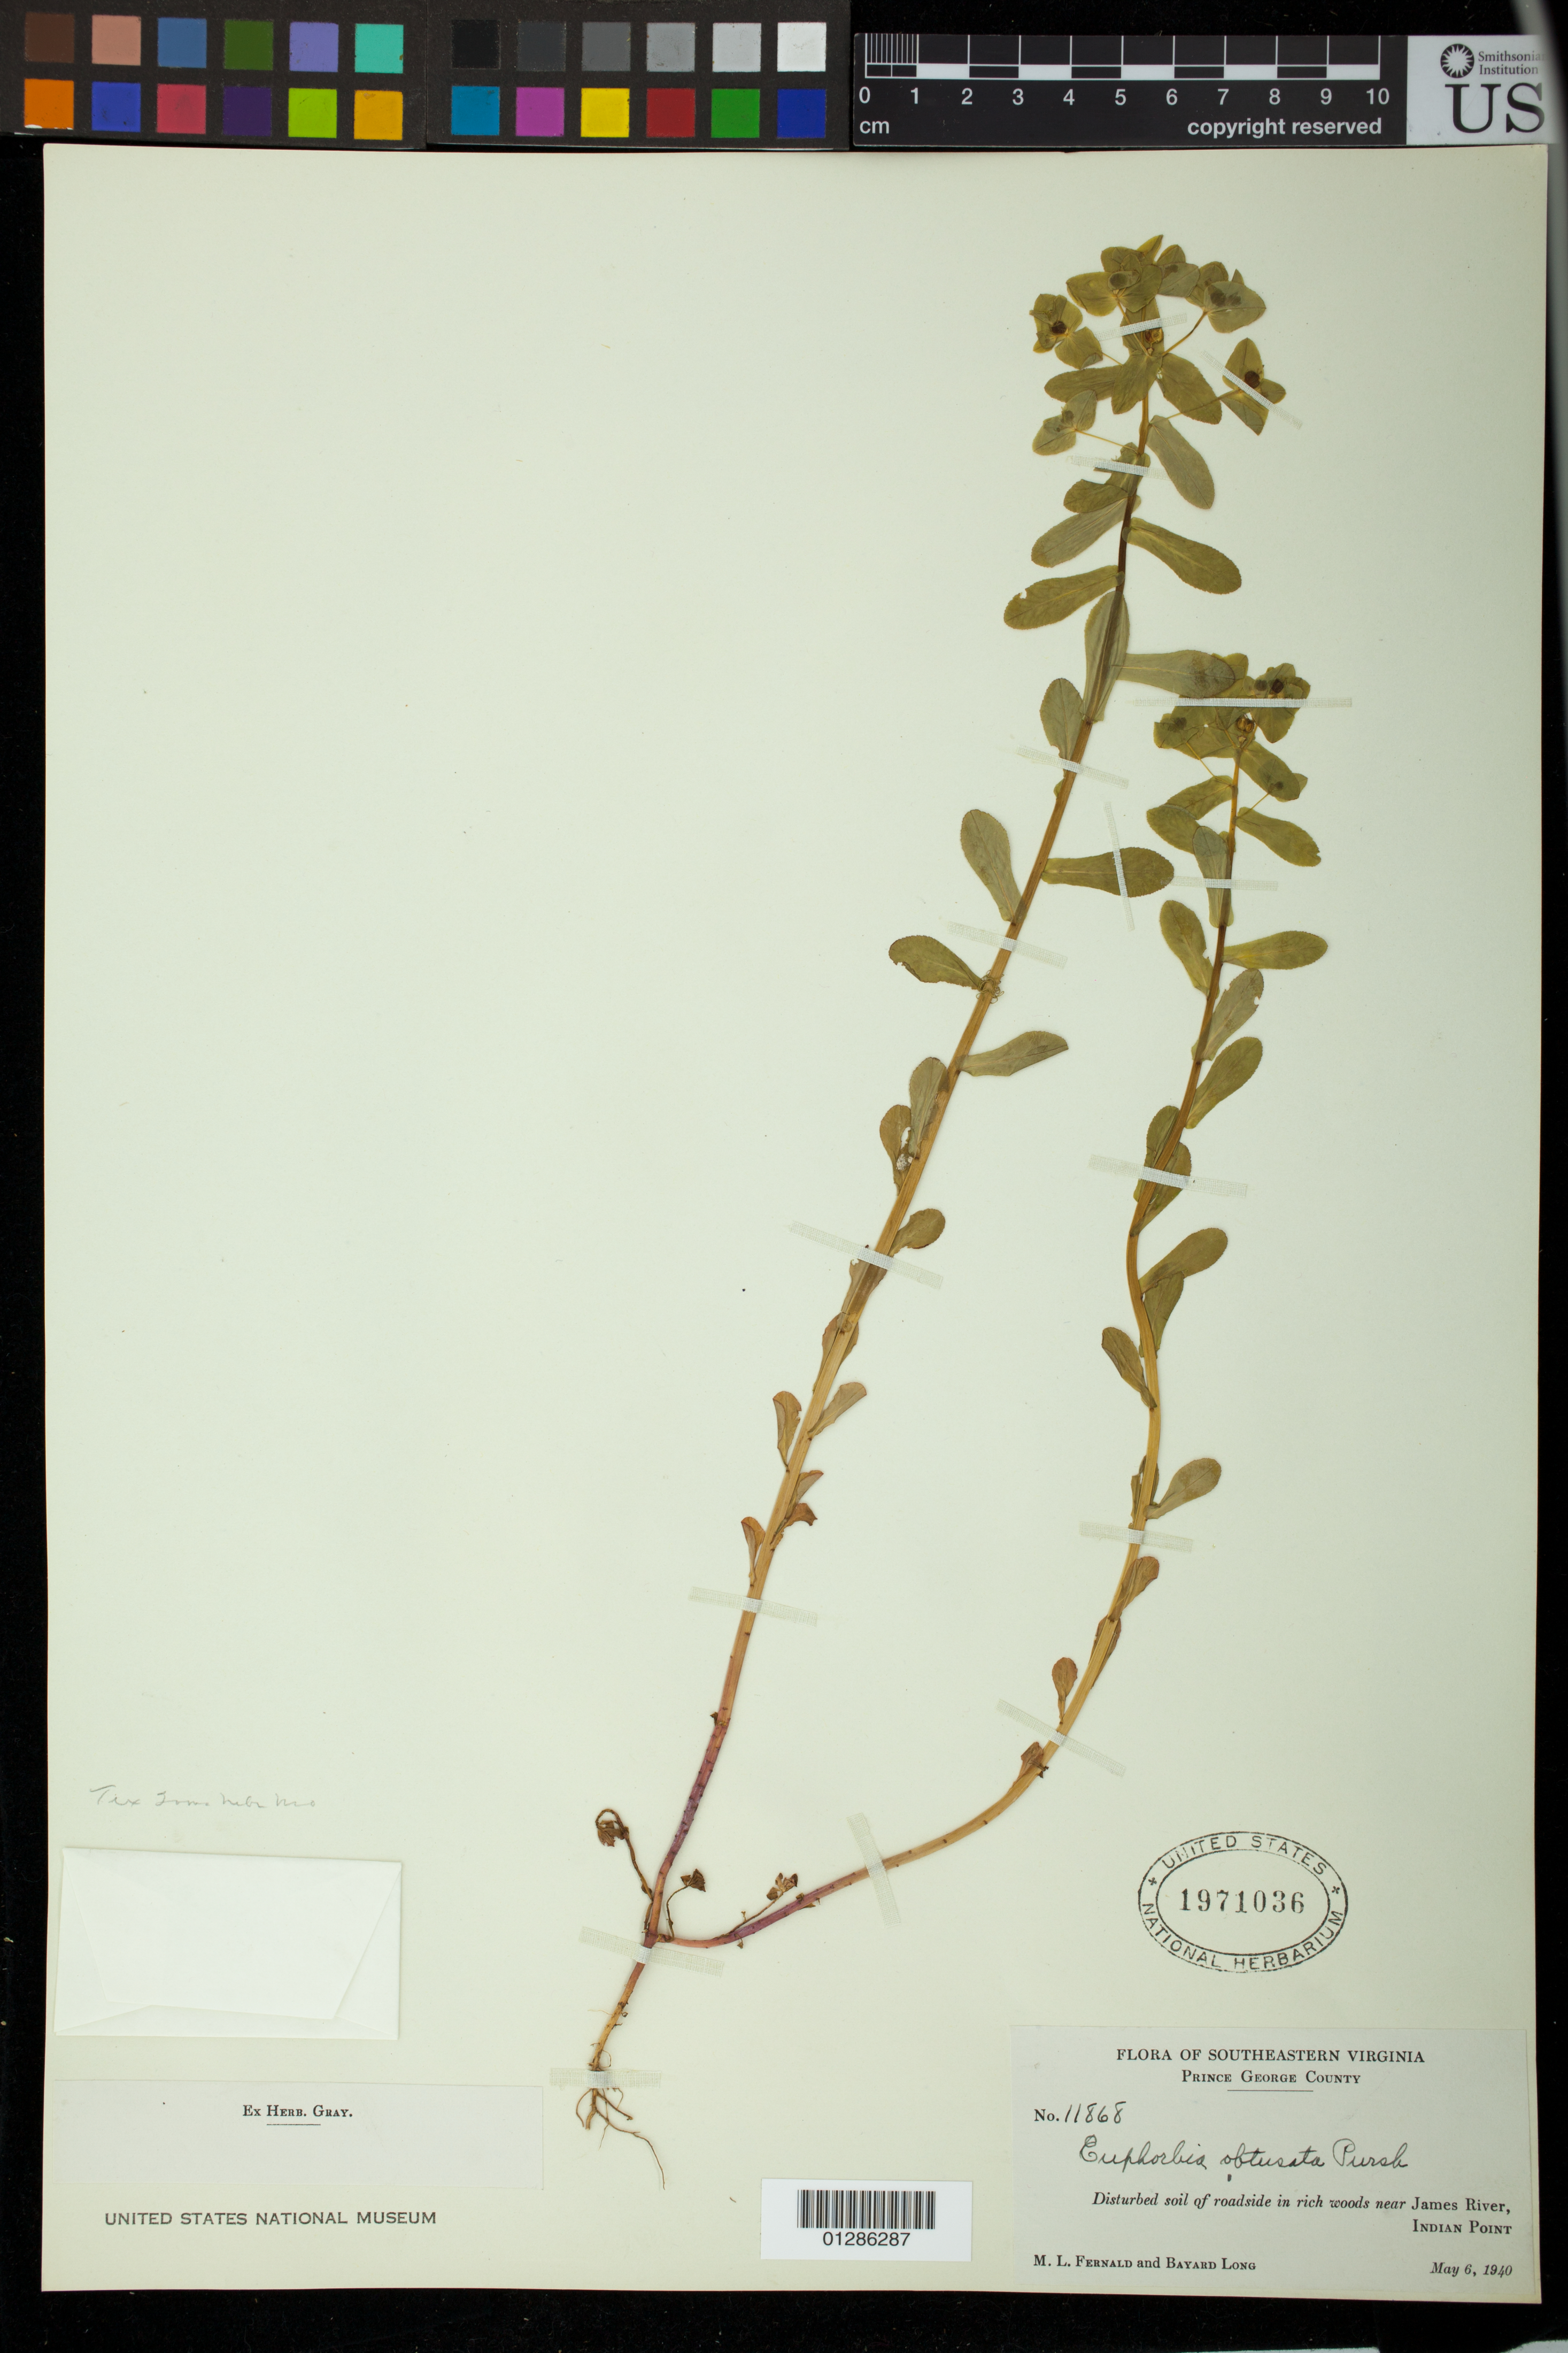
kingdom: Plantae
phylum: Tracheophyta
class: Magnoliopsida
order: Malpighiales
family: Euphorbiaceae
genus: Euphorbia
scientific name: Euphorbia spathulata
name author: Lam.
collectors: M. L. Fernald & B. Long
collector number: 11868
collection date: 1940-05-06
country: United States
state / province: Virginia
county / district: Prince George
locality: Roadside near James River, Indian Point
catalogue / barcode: US 1971036